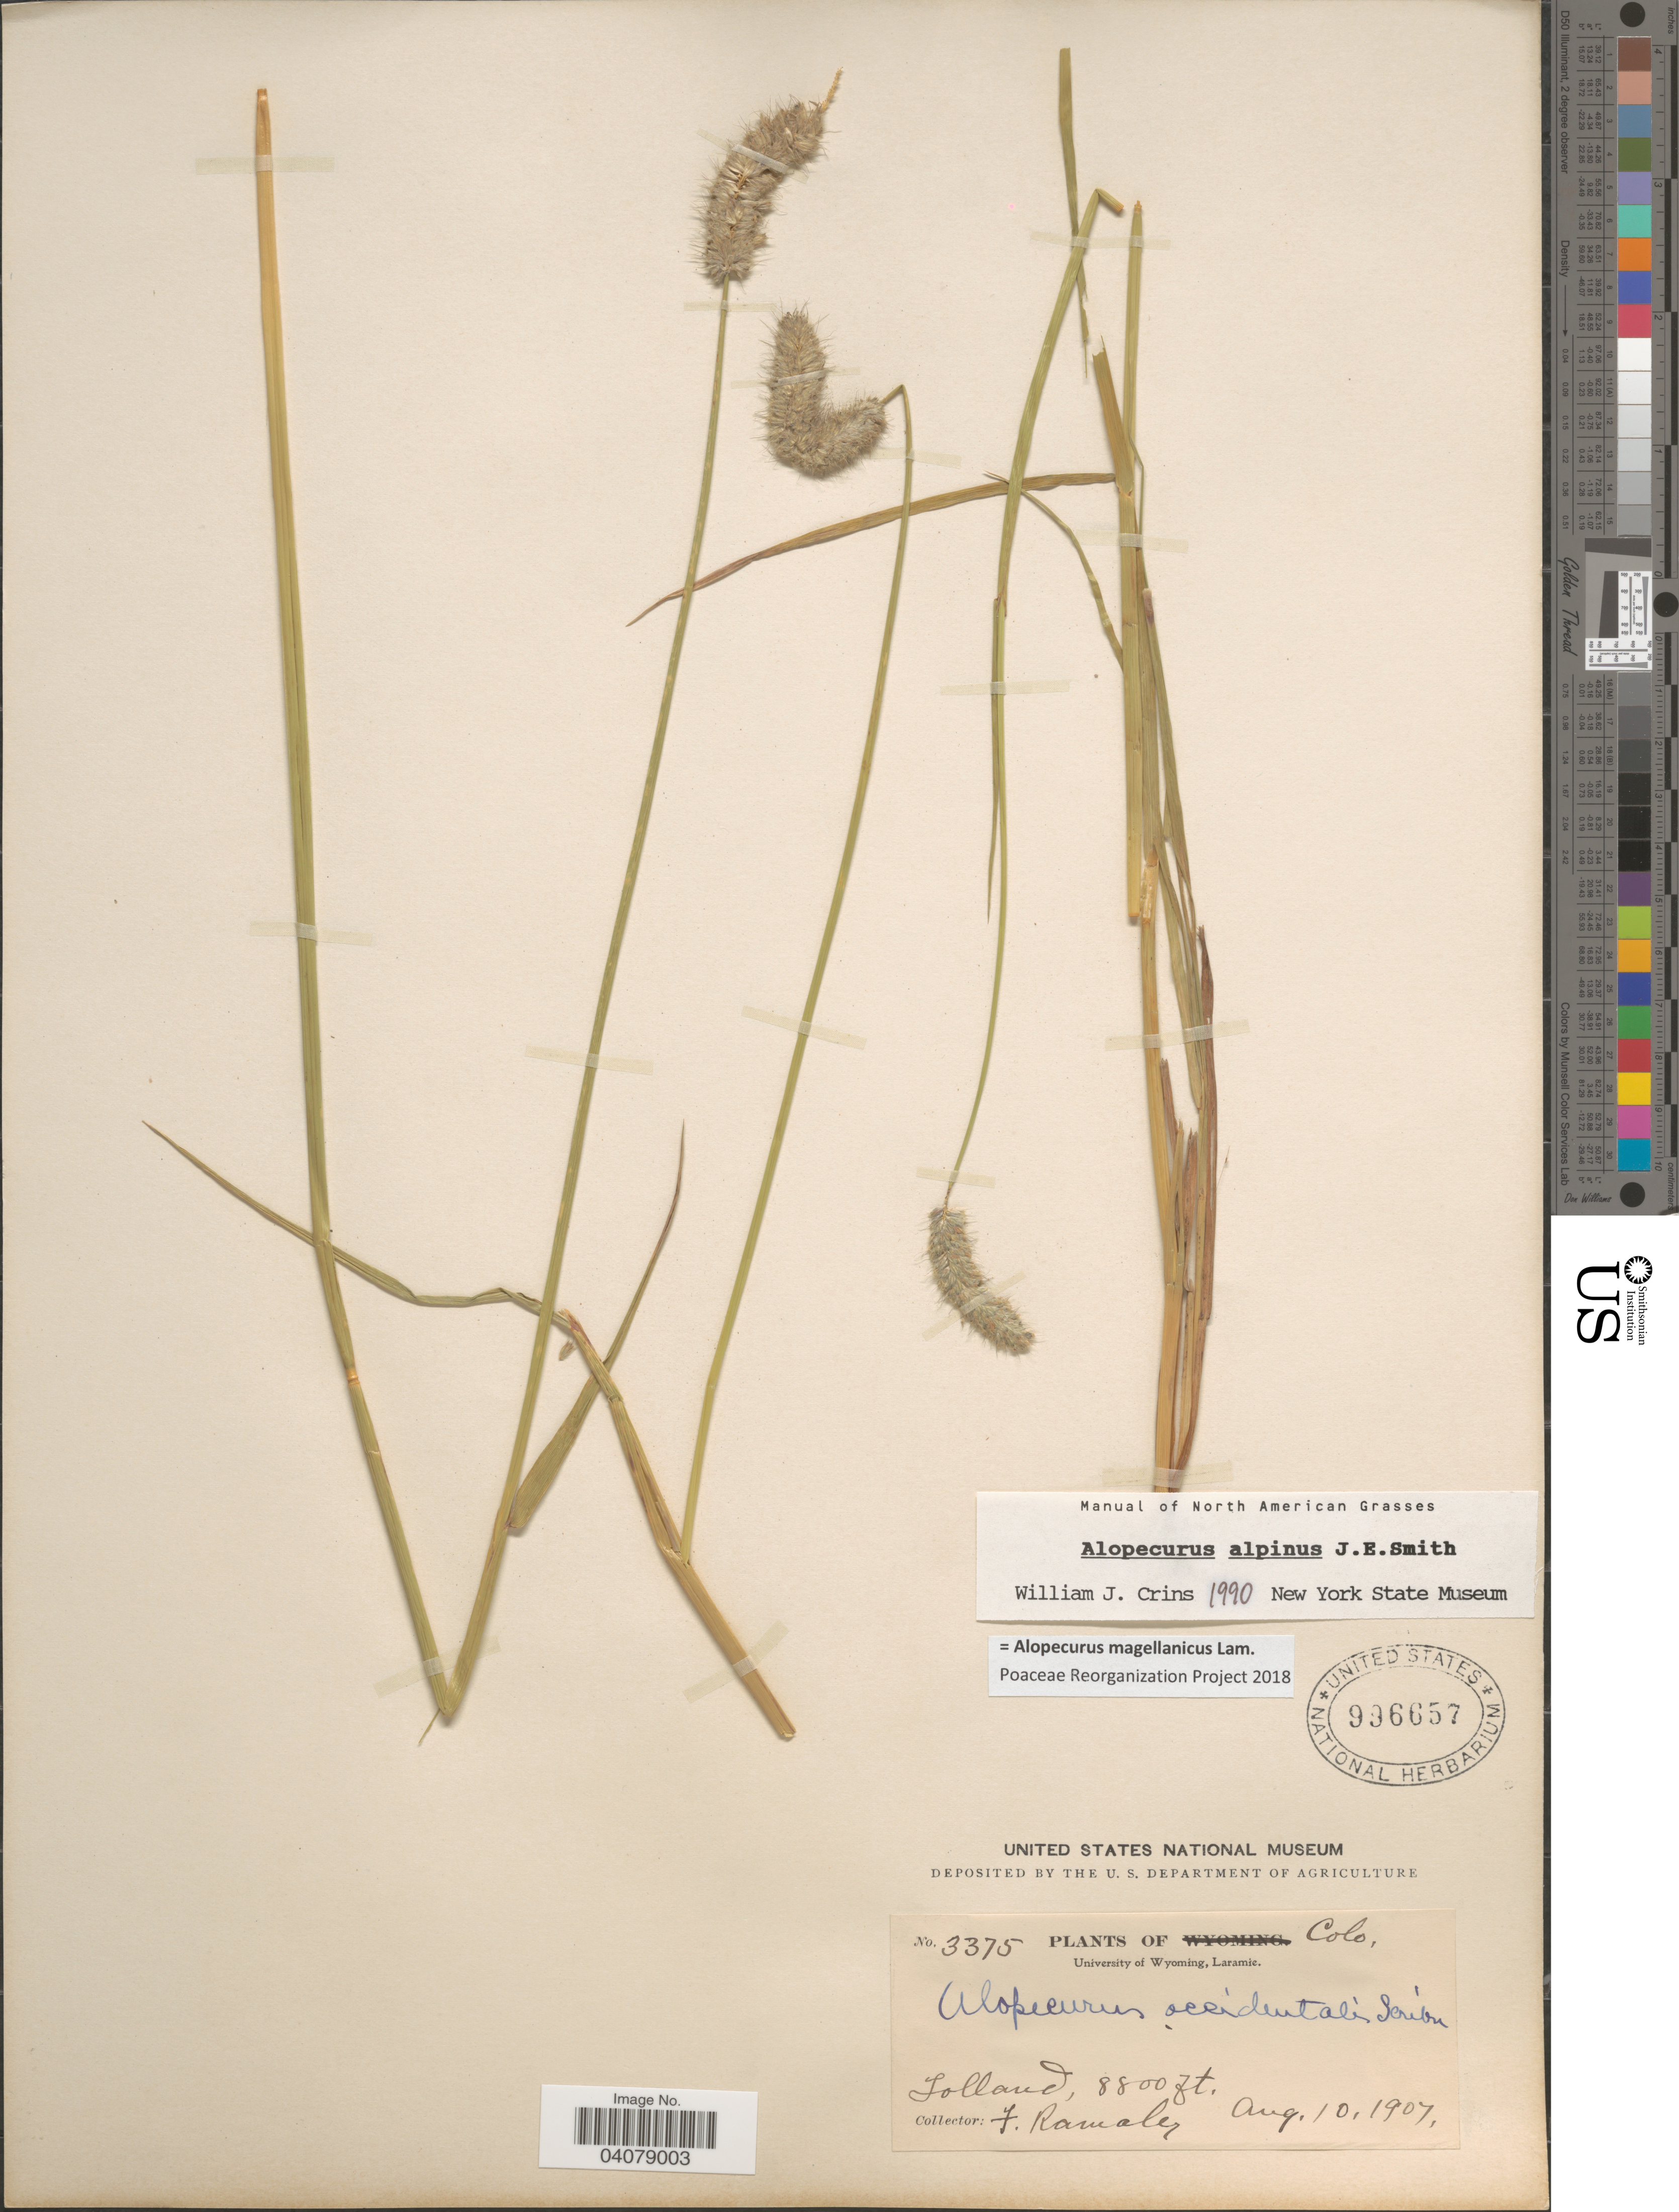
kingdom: Plantae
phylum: Tracheophyta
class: Liliopsida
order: Poales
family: Poaceae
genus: Alopecurus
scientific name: Alopecurus magellanicus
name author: Lam.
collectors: F. Ramaley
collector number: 3375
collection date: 1907-08-10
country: United States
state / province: Colorado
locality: Tolland.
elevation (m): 2682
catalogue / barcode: US 996657